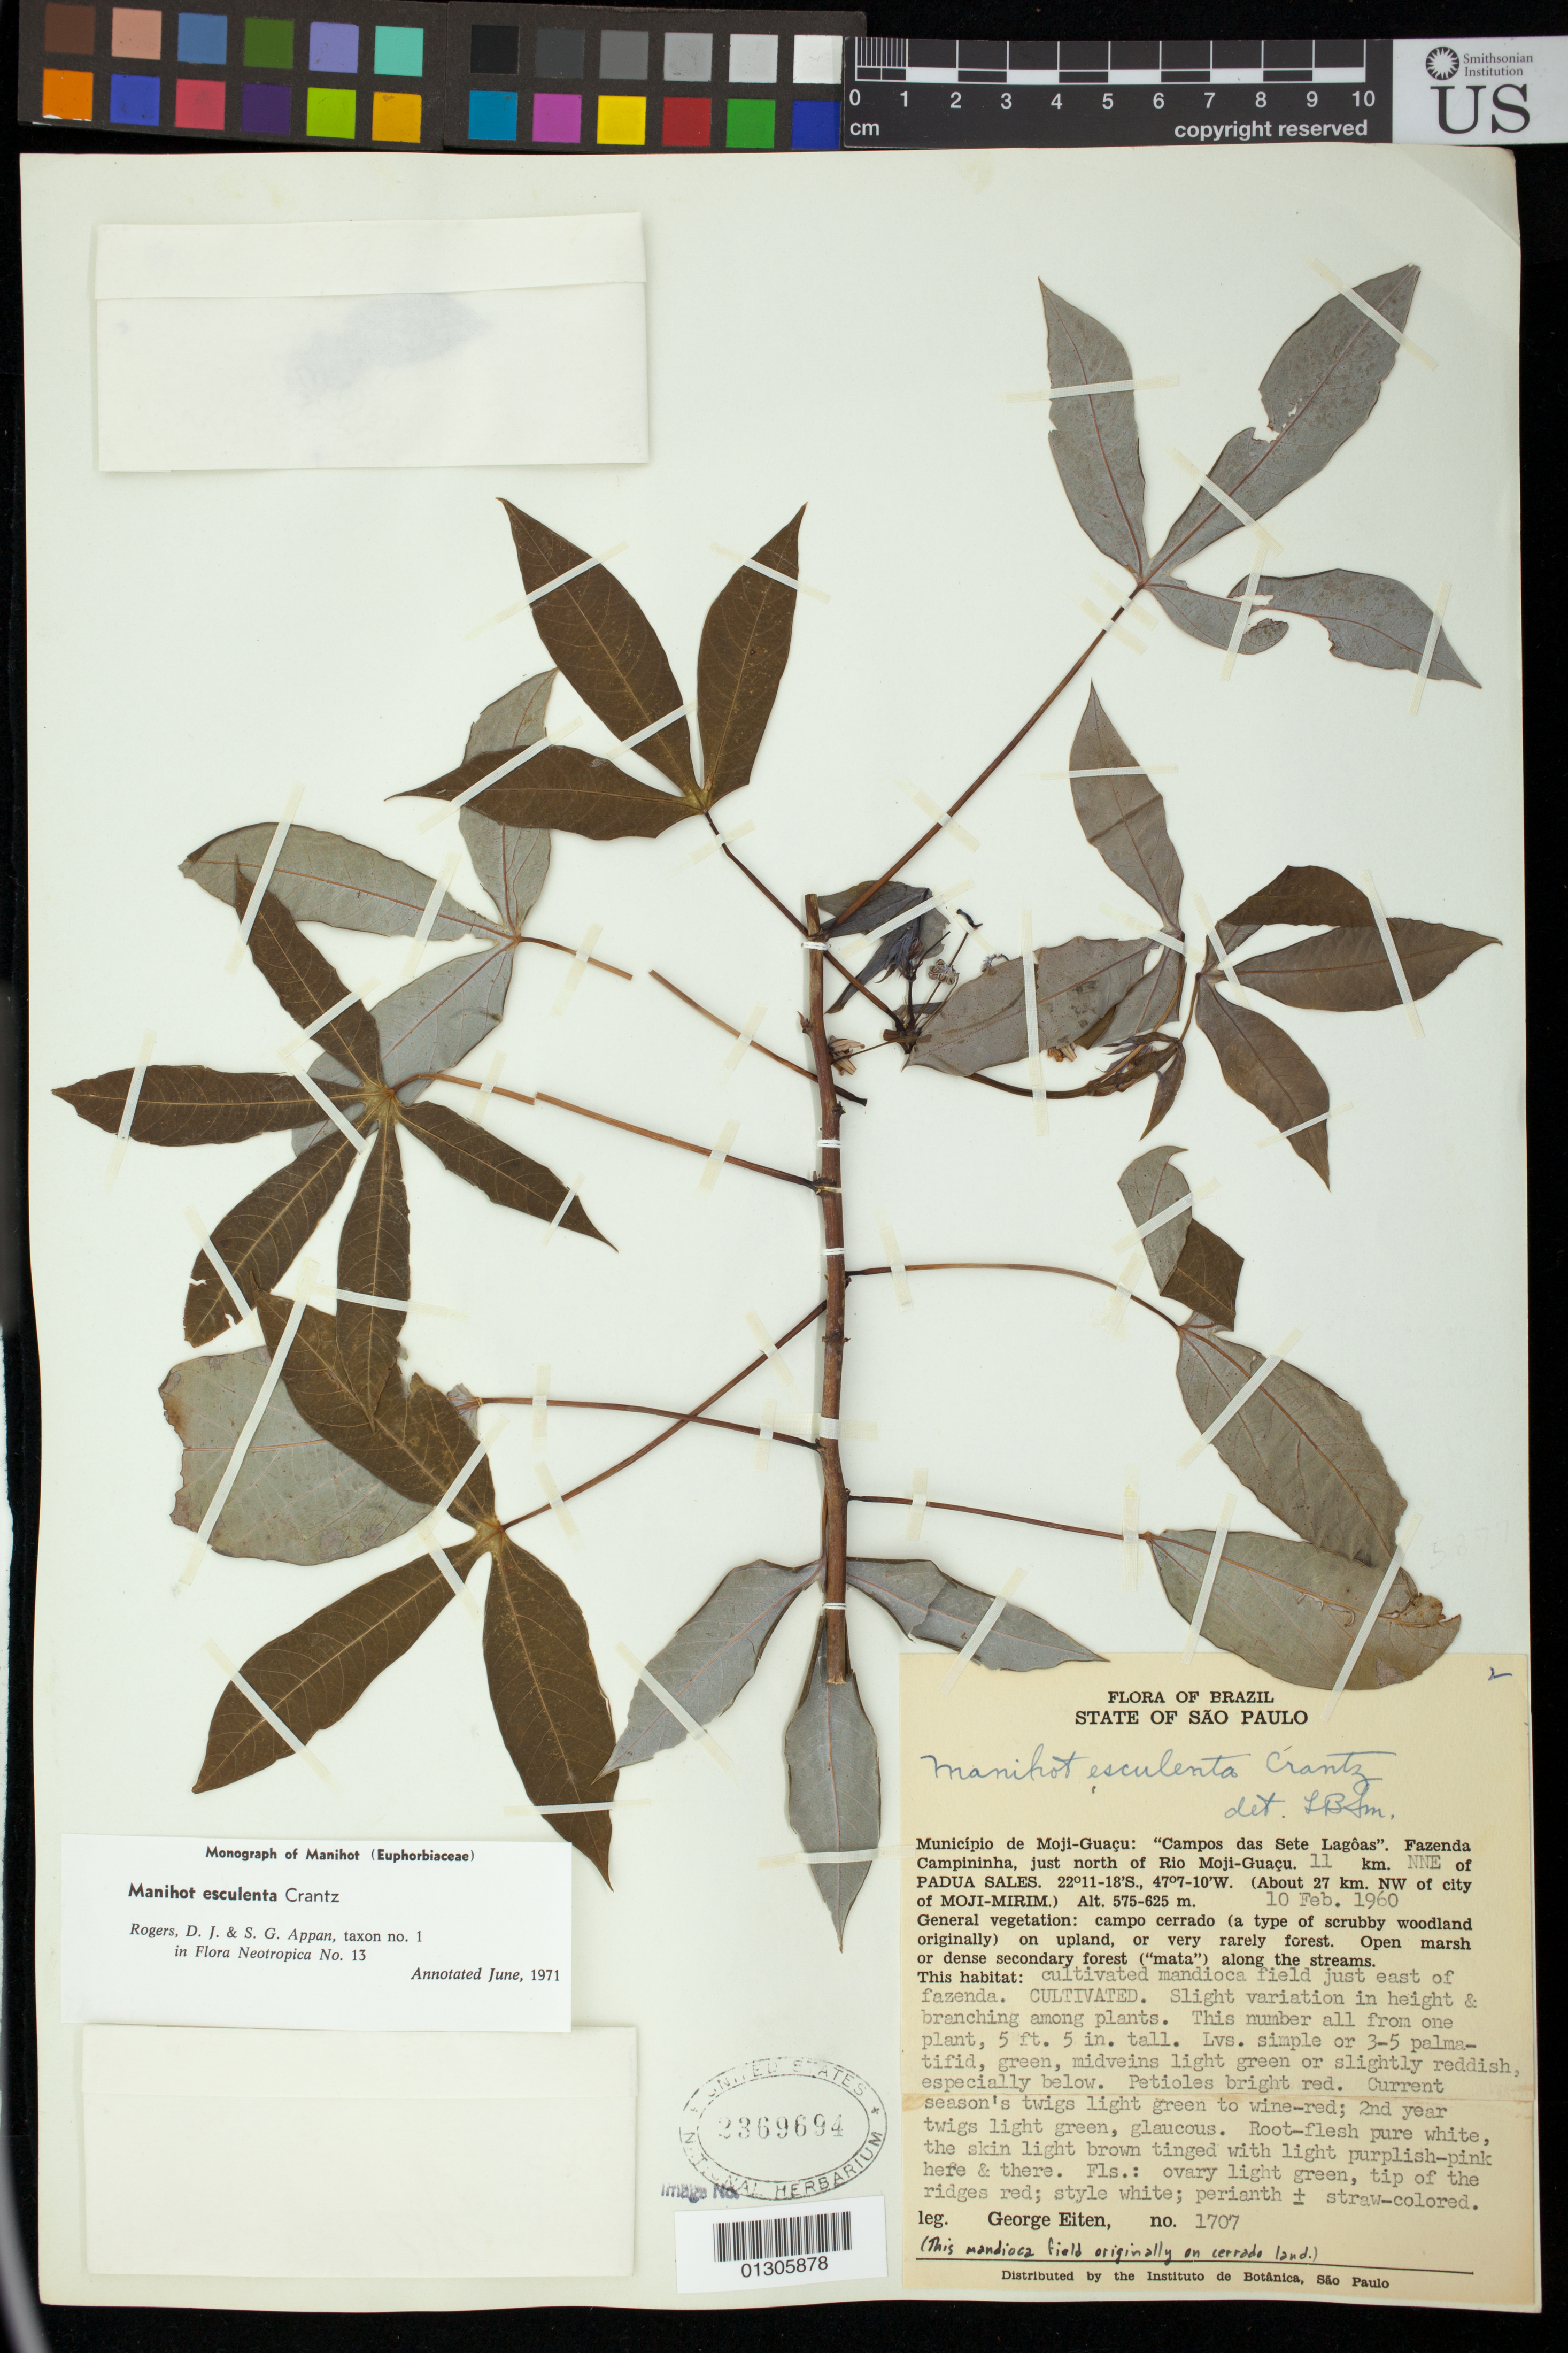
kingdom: Plantae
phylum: Tracheophyta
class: Magnoliopsida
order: Malpighiales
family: Euphorbiaceae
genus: Manihot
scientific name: Manihot esculenta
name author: Crantz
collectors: G. Eiten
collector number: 1707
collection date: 1960-10-02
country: Brazil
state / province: São Paulo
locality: Municipio de Moji-Guaçu: "Campos das Sete Lagôas". Fazenda Campininha, just north of Rio Moji-Guaçu. 11 km NNE of Padua Sales (About 27 km. NW of City of Moji-Mirim.)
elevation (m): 575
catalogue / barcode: US 2369694